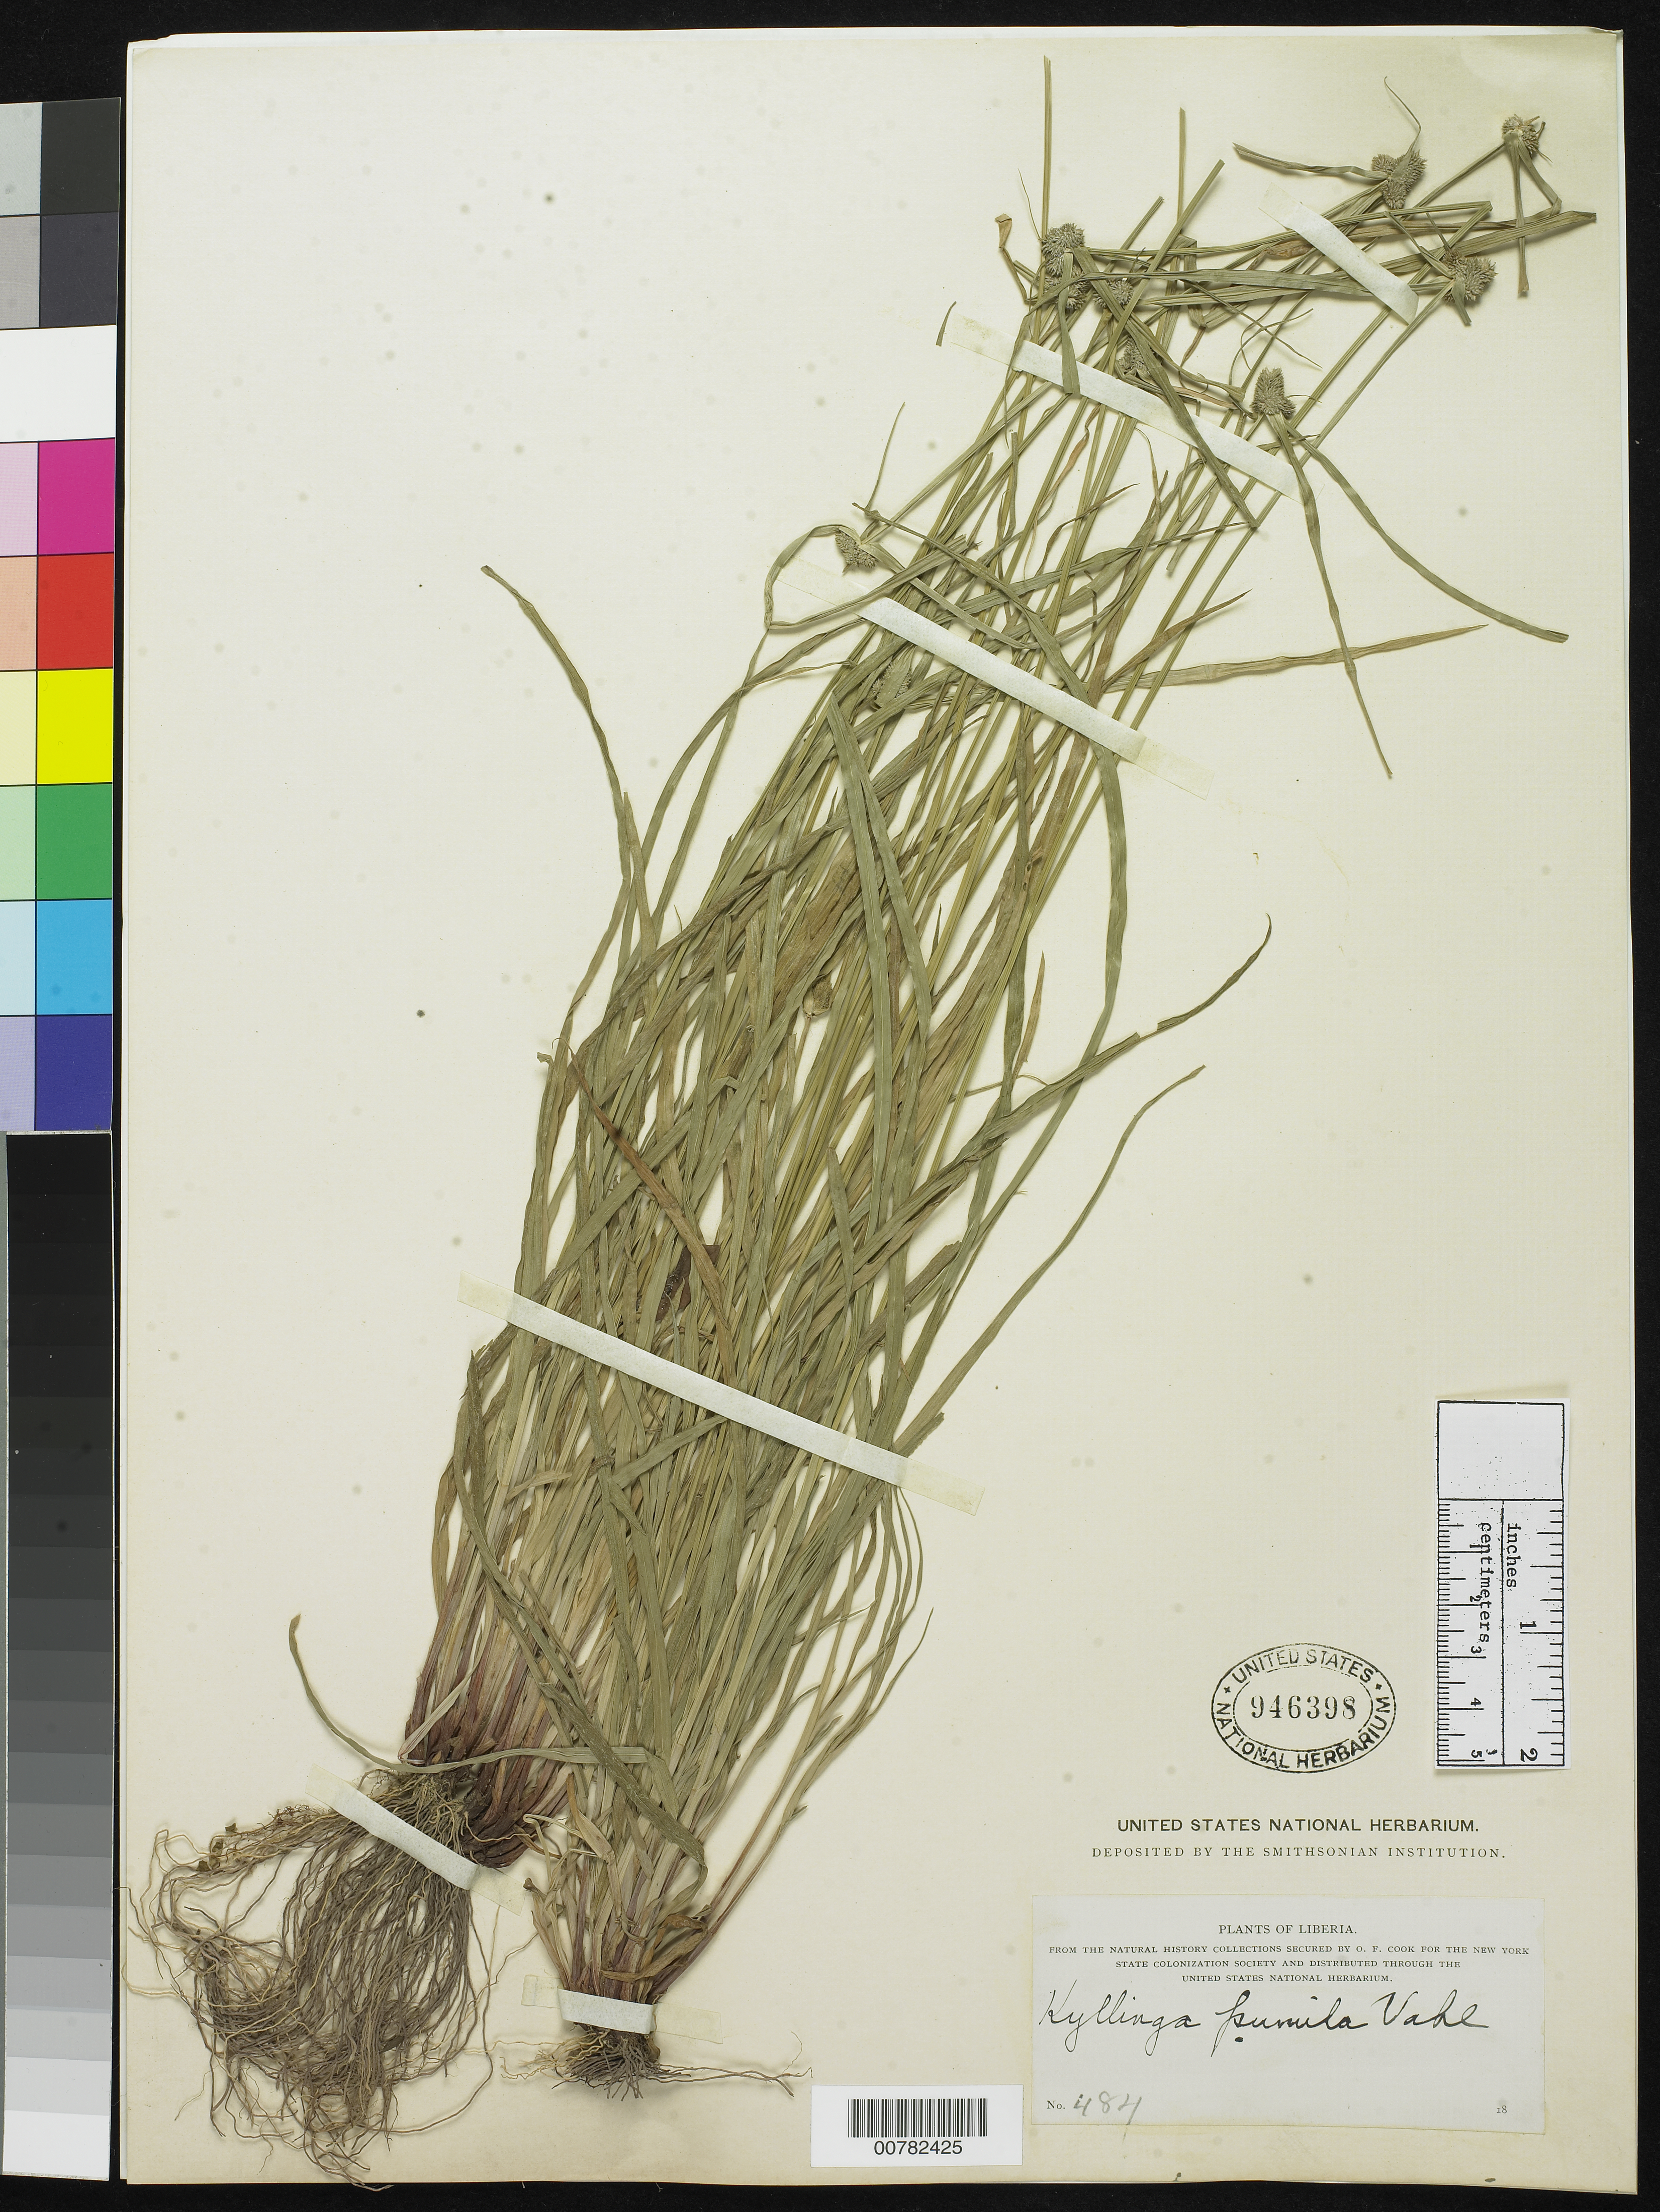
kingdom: Plantae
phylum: Tracheophyta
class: Liliopsida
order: Poales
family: Cyperaceae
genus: Cyperus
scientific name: Cyperus hortensis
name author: (Salzm. ex Steud.) Dorr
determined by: Strong, M. T., (US), Smithsonian Institution - National Museum of Natural History (UNITED STATES)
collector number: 484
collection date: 1800/1899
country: Liberia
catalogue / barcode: US 946398